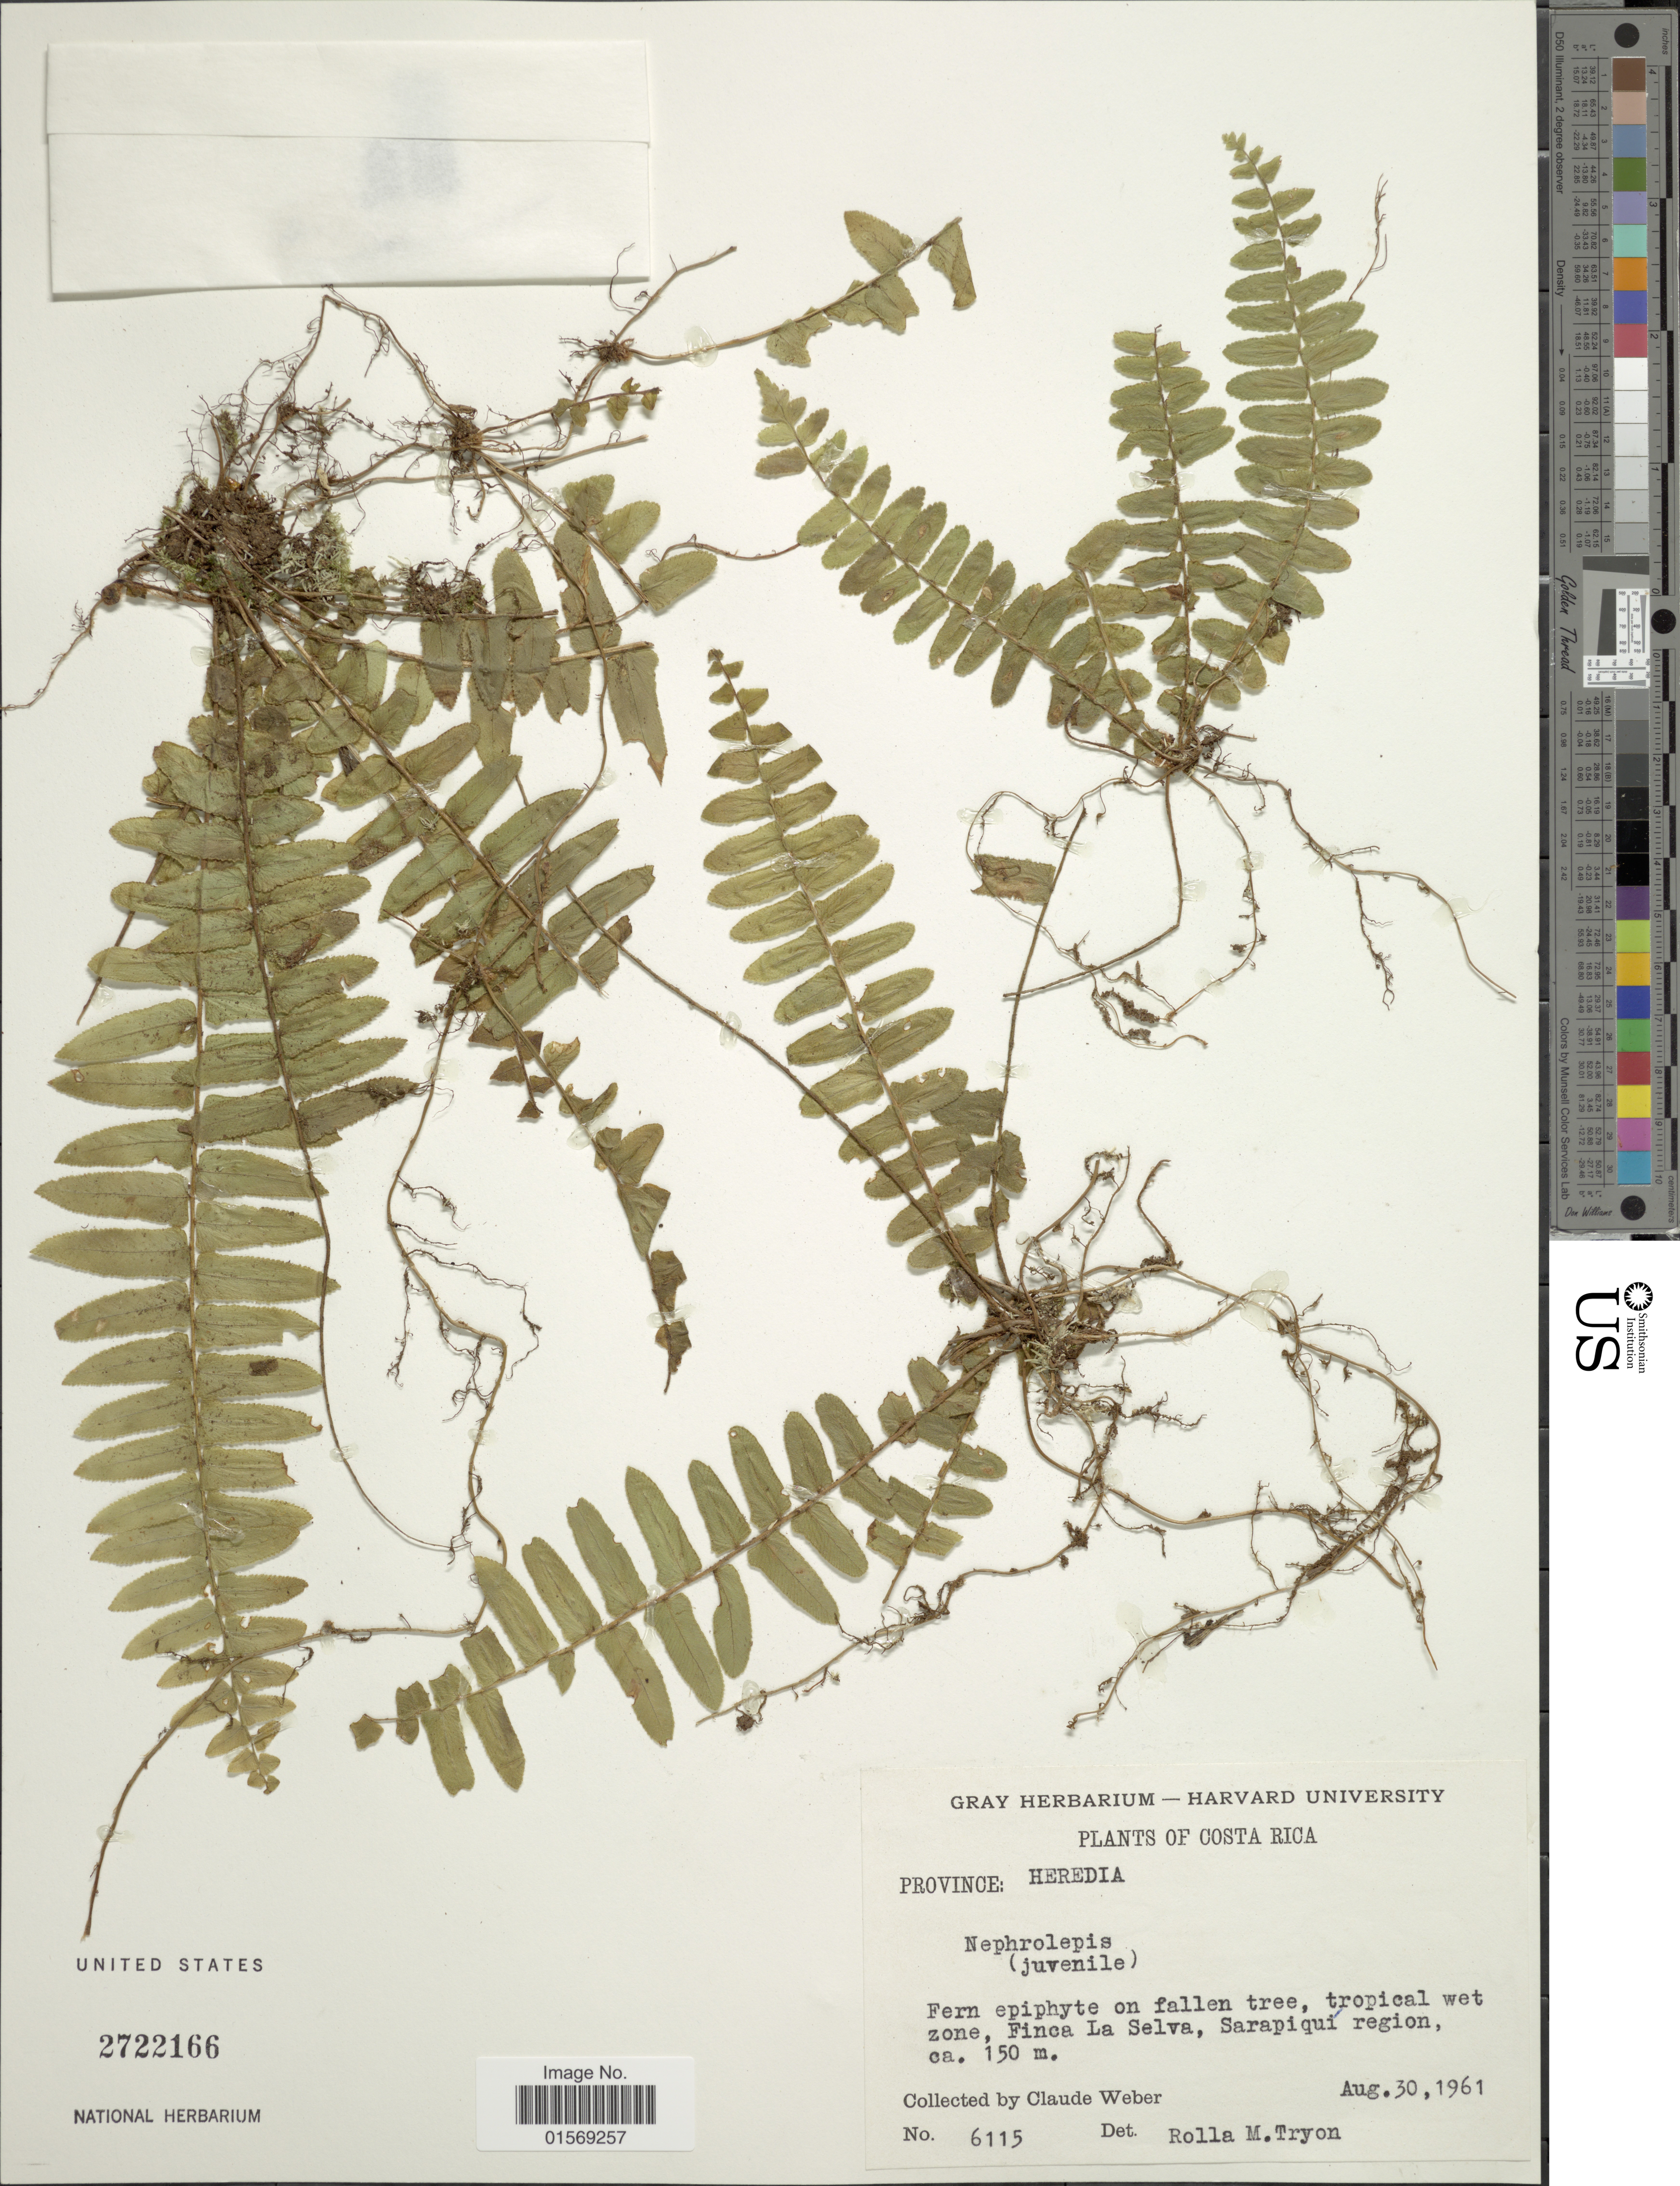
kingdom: Plantae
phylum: Tracheophyta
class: Polypodiopsida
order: Polypodiales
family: Nephrolepidaceae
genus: Nephrolepis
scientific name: Nephrolepis sp.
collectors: C. Weber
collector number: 6115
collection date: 1961-08-30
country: Costa Rica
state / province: Heredia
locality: Costa Rica, Provincia: Heredia. Finca La Selva, Sarapiqui region.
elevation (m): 150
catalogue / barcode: US 2722166